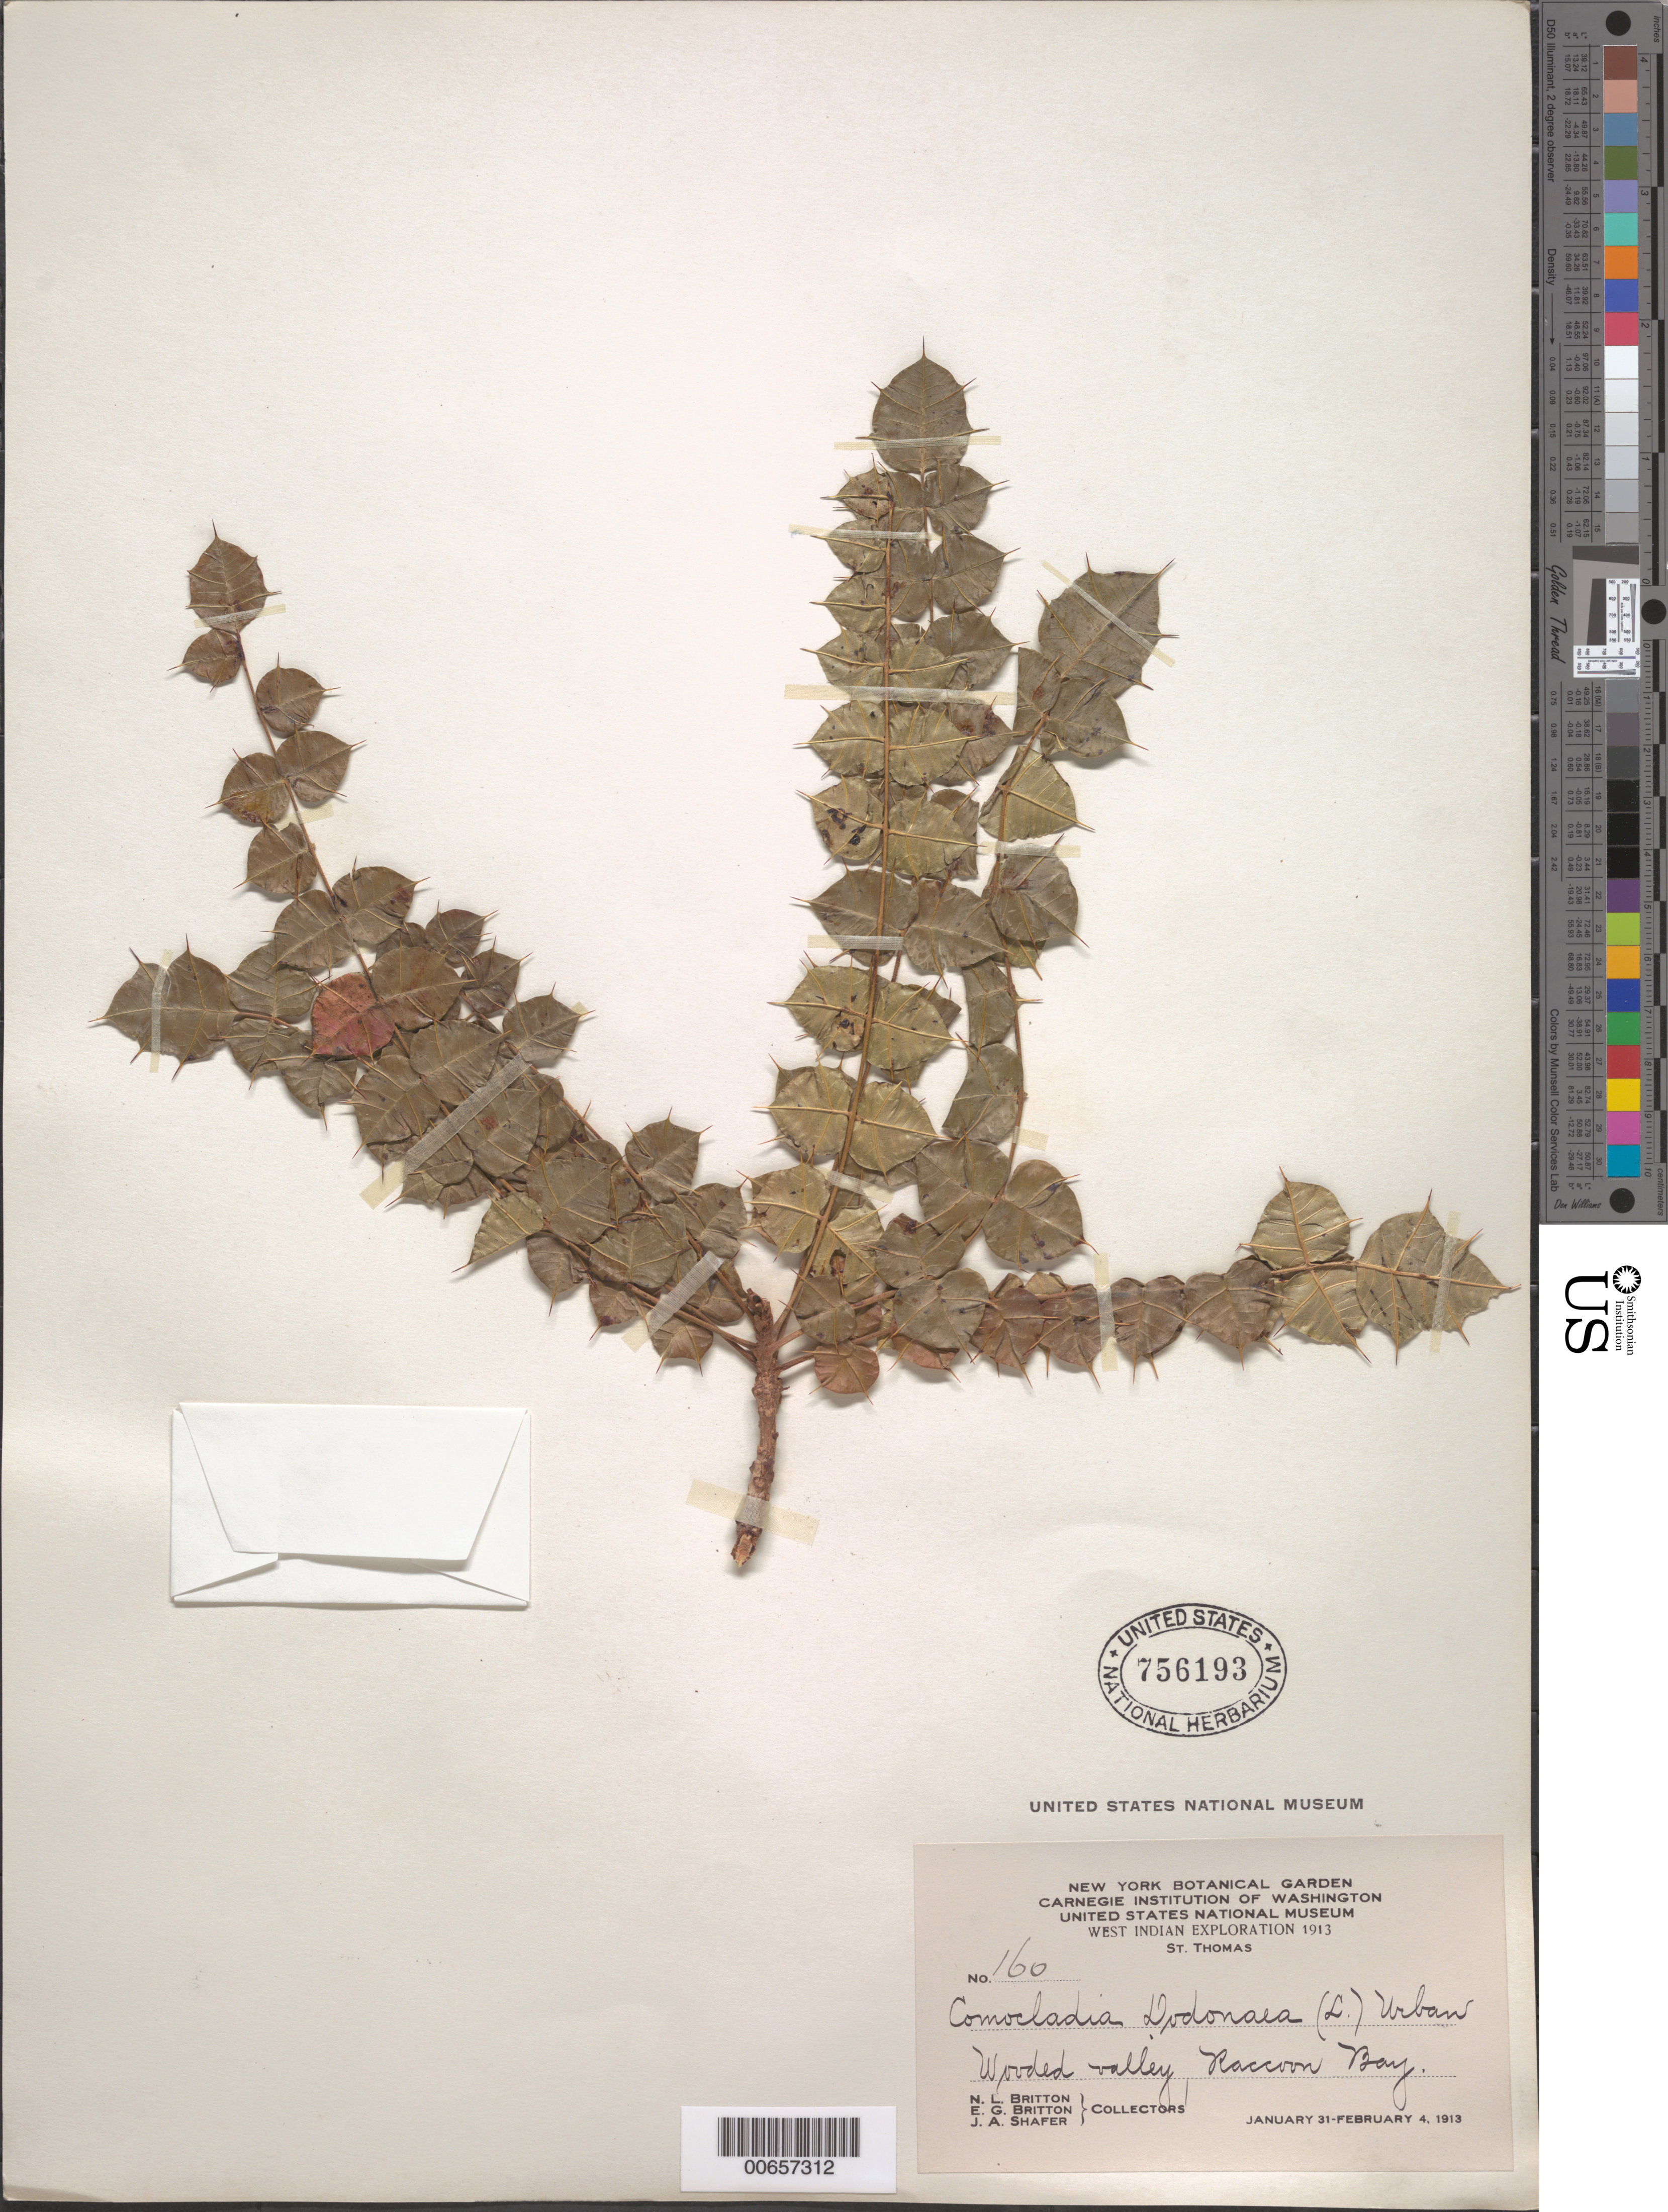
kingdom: Plantae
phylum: Tracheophyta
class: Magnoliopsida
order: Sapindales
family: Anacardiaceae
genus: Comocladia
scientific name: Comocladia dodonaea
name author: (L.) Urb.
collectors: N. Britton, E. G. Britton & J. A. Shafer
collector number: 160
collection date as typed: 31 Jan 1913 to 04 Feb 1913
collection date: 1913-01-31/1913-02-04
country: U.S. Virgin Islands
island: St. Thomas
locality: Raccoon Bay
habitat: Wooded valley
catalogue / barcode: US 756193